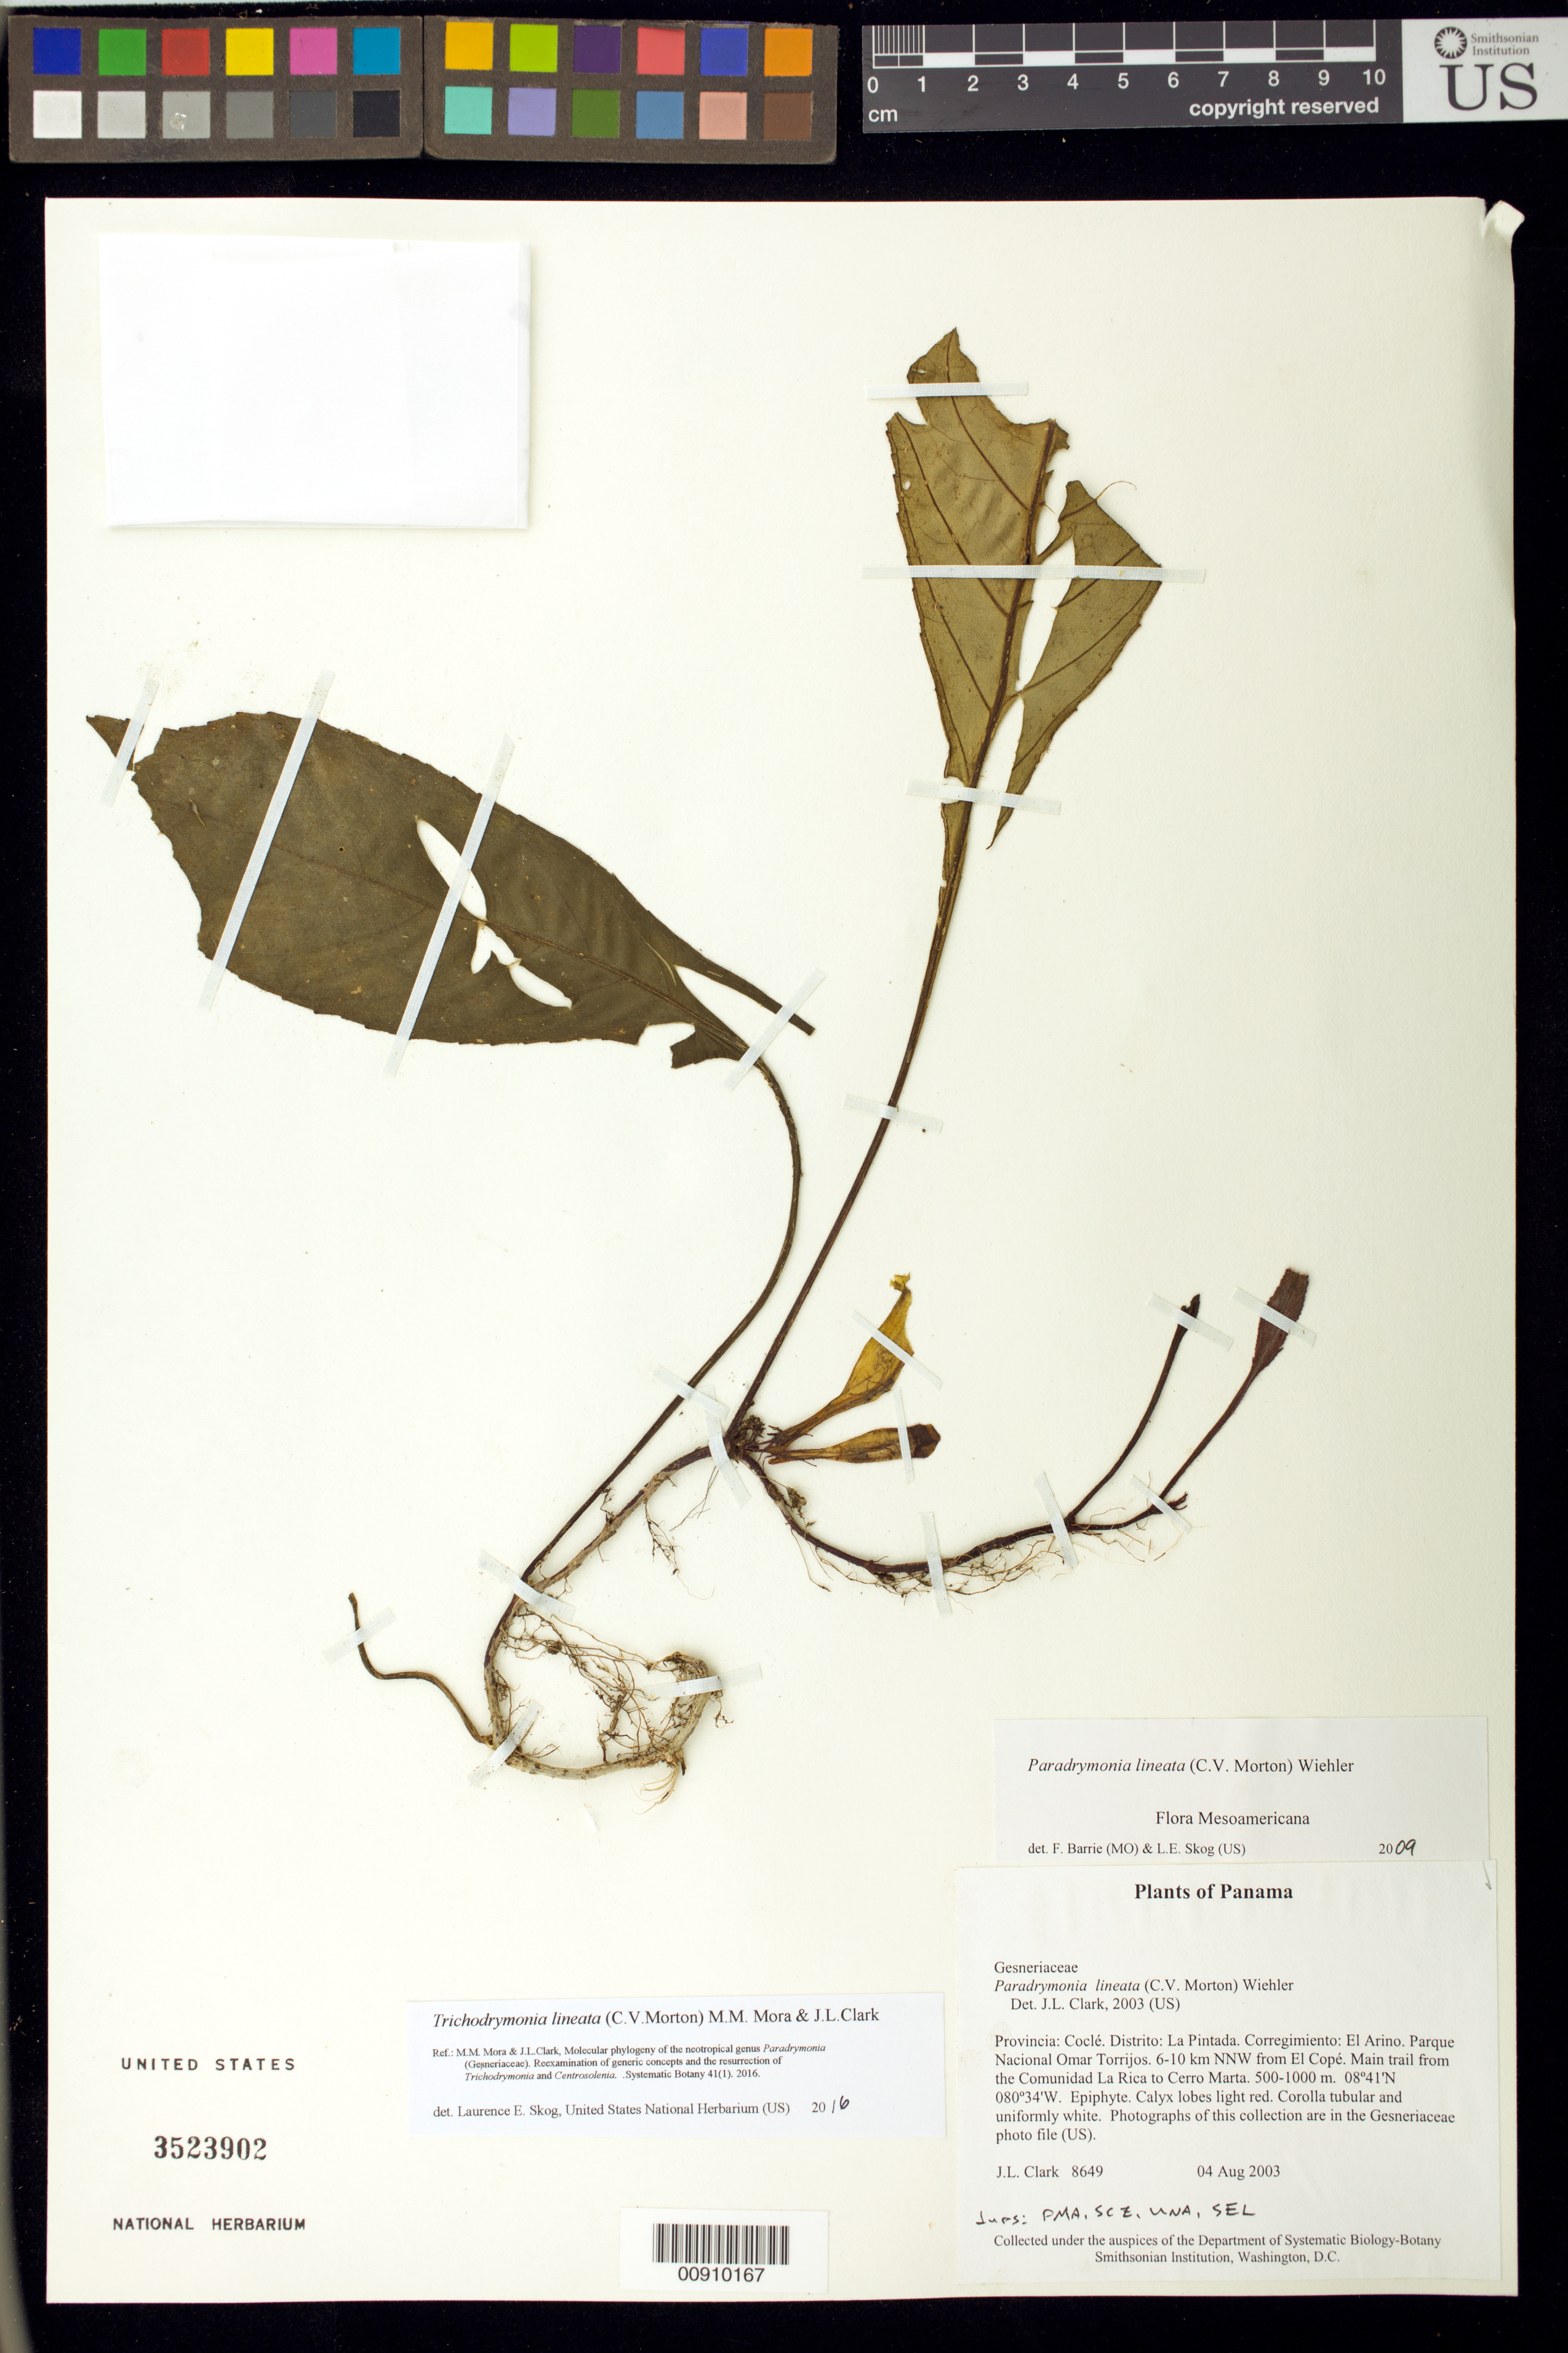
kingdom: Plantae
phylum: Tracheophyta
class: Magnoliopsida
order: Lamiales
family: Gesneriaceae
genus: Trichodrymonia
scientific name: Trichodrymonia lineata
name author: (C.V. Morton) M.M. Mora & J.L. Clark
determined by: Skog, Laurence E.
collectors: J. L. Clark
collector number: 8649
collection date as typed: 04 Aug 2003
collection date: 2003-08-04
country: Panama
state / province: Coclé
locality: La Pintada. Corregimiento: El Arino. Parque Nacional Omar Torrijos. 6-10 km NNW from El Copé. Main trail from the Comunidad La Rica to Cerro Marta.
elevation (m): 500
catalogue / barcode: US 3523902